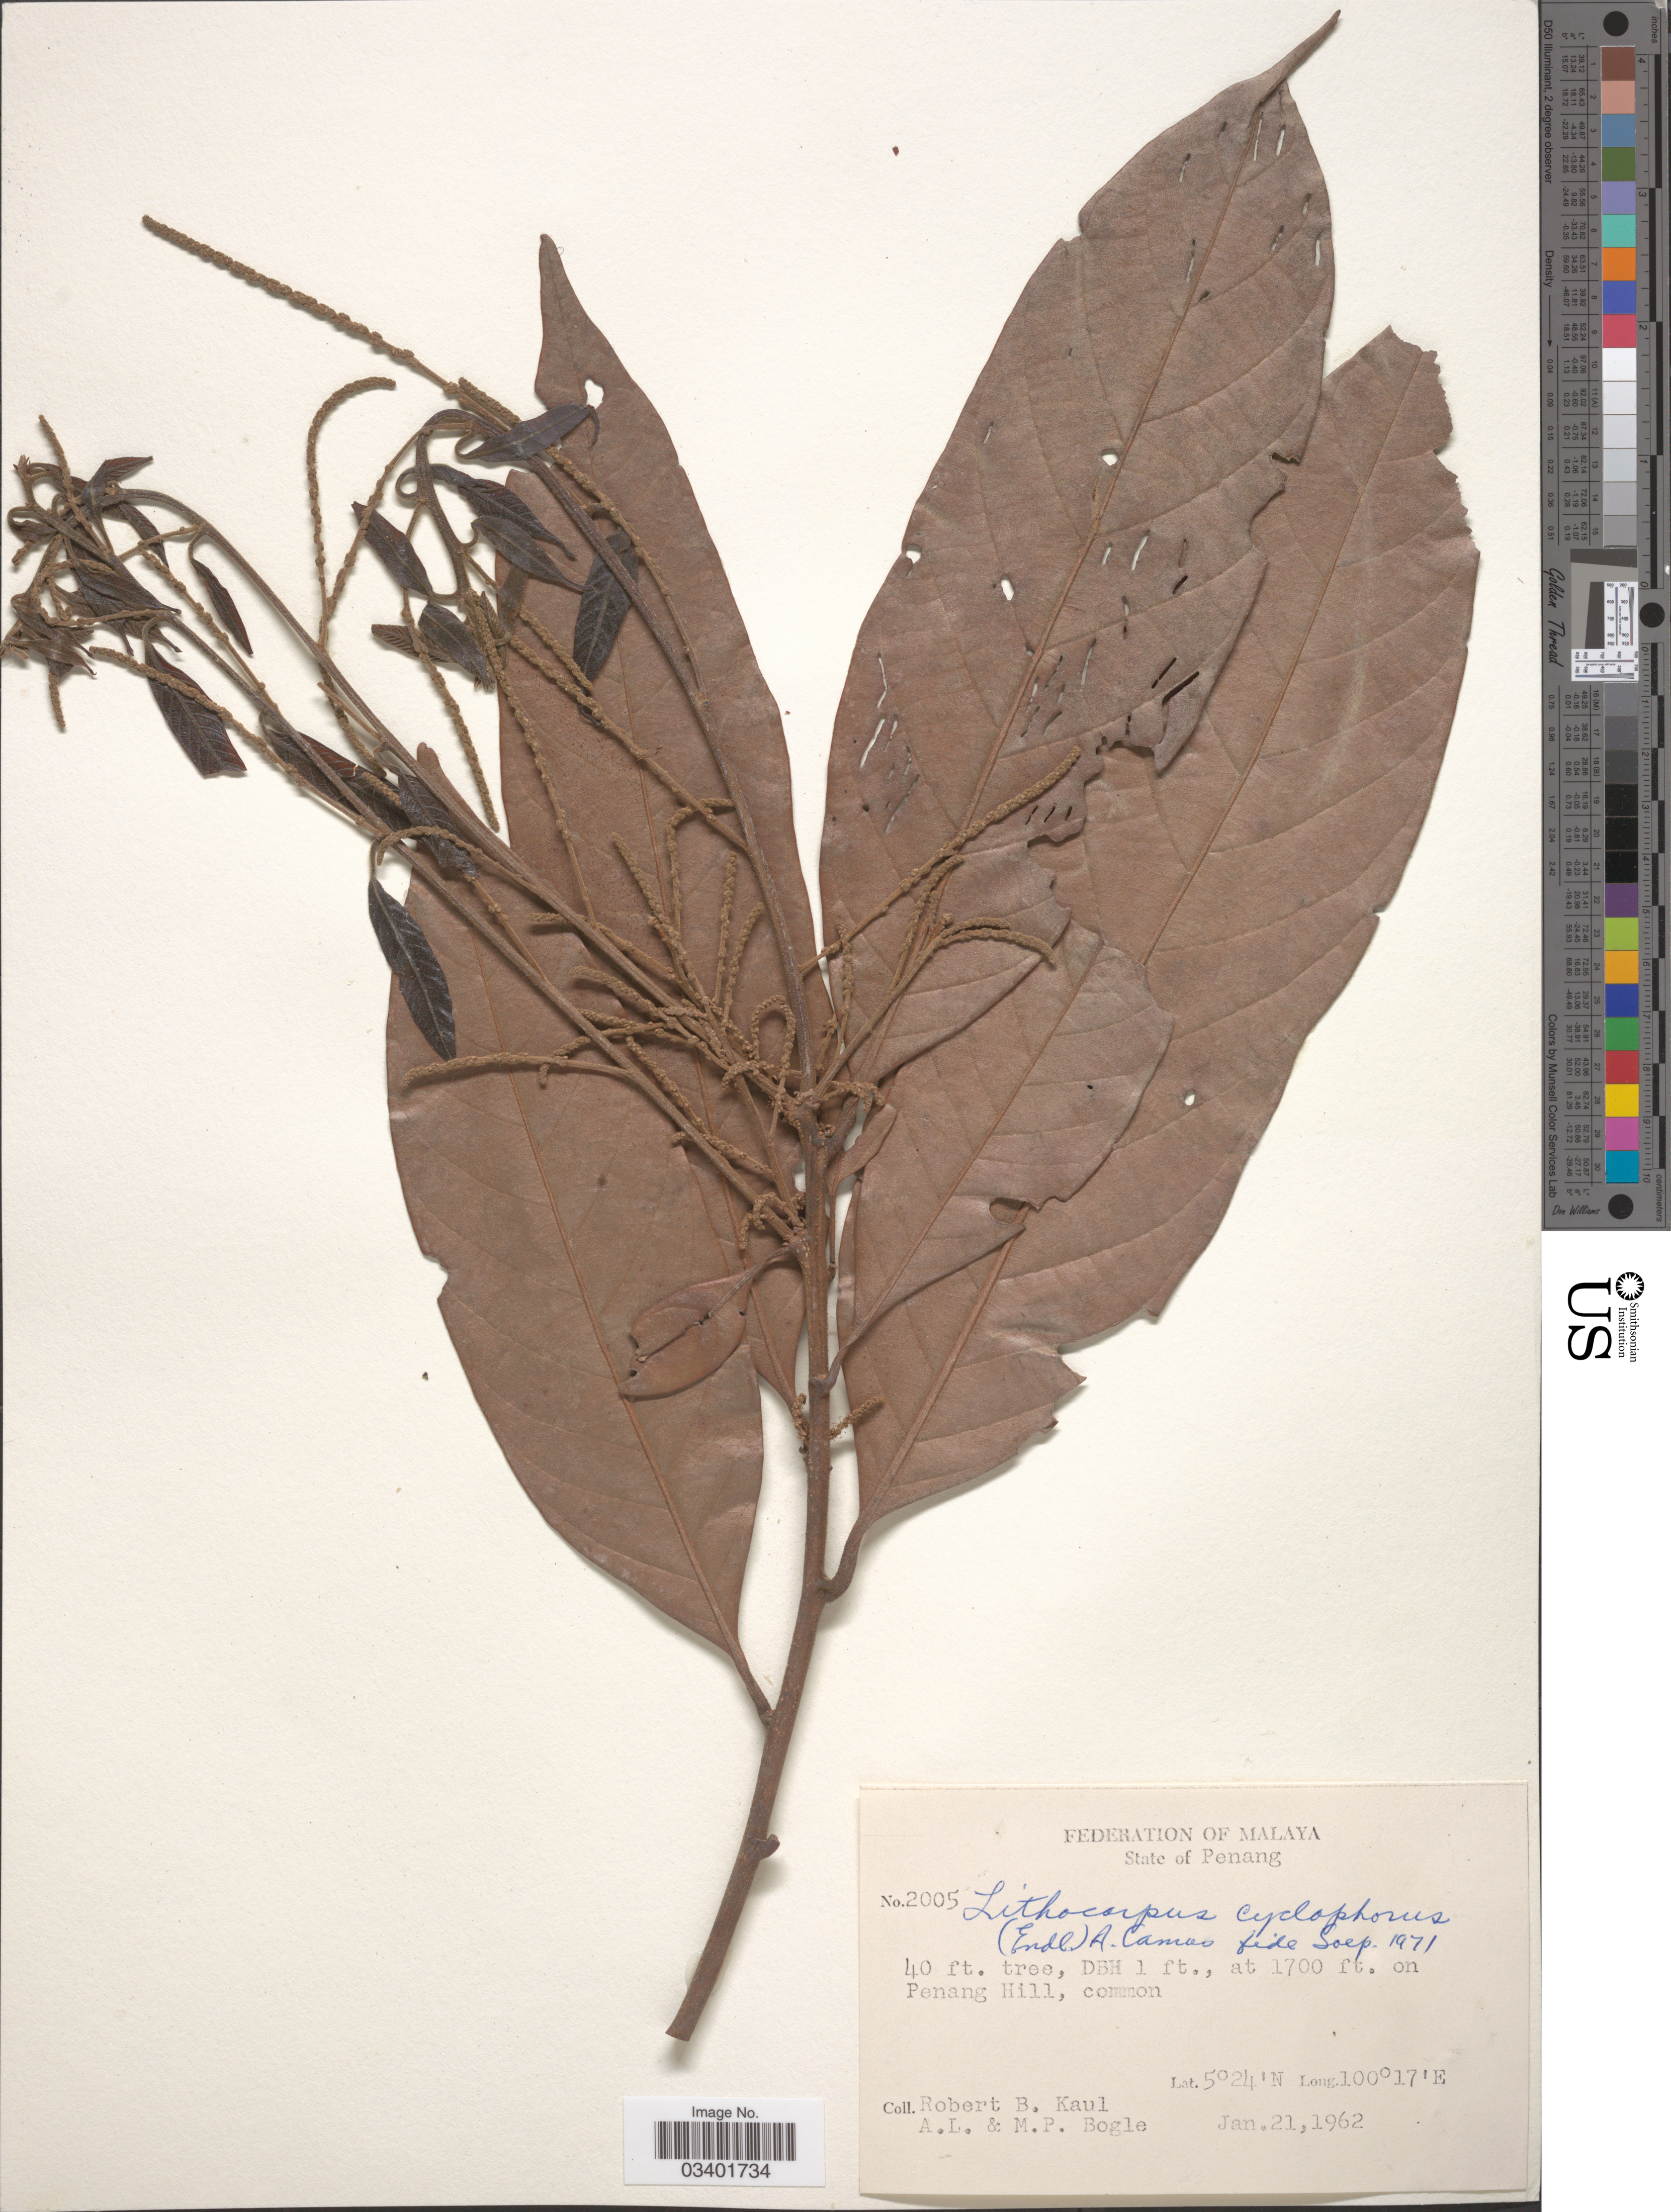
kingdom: Plantae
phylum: Tracheophyta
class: Magnoliopsida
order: Fagales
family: Fagaceae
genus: Lithocarpus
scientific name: Lithocarpus cyclophorus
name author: (Endl.) A. Camus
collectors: R. Kaul, Bogle, A.L. & M. Bogle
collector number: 2005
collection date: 1962-01-21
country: Malaysia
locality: Federation of Malaya, State of Penang. On Penang Hill.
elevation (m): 518